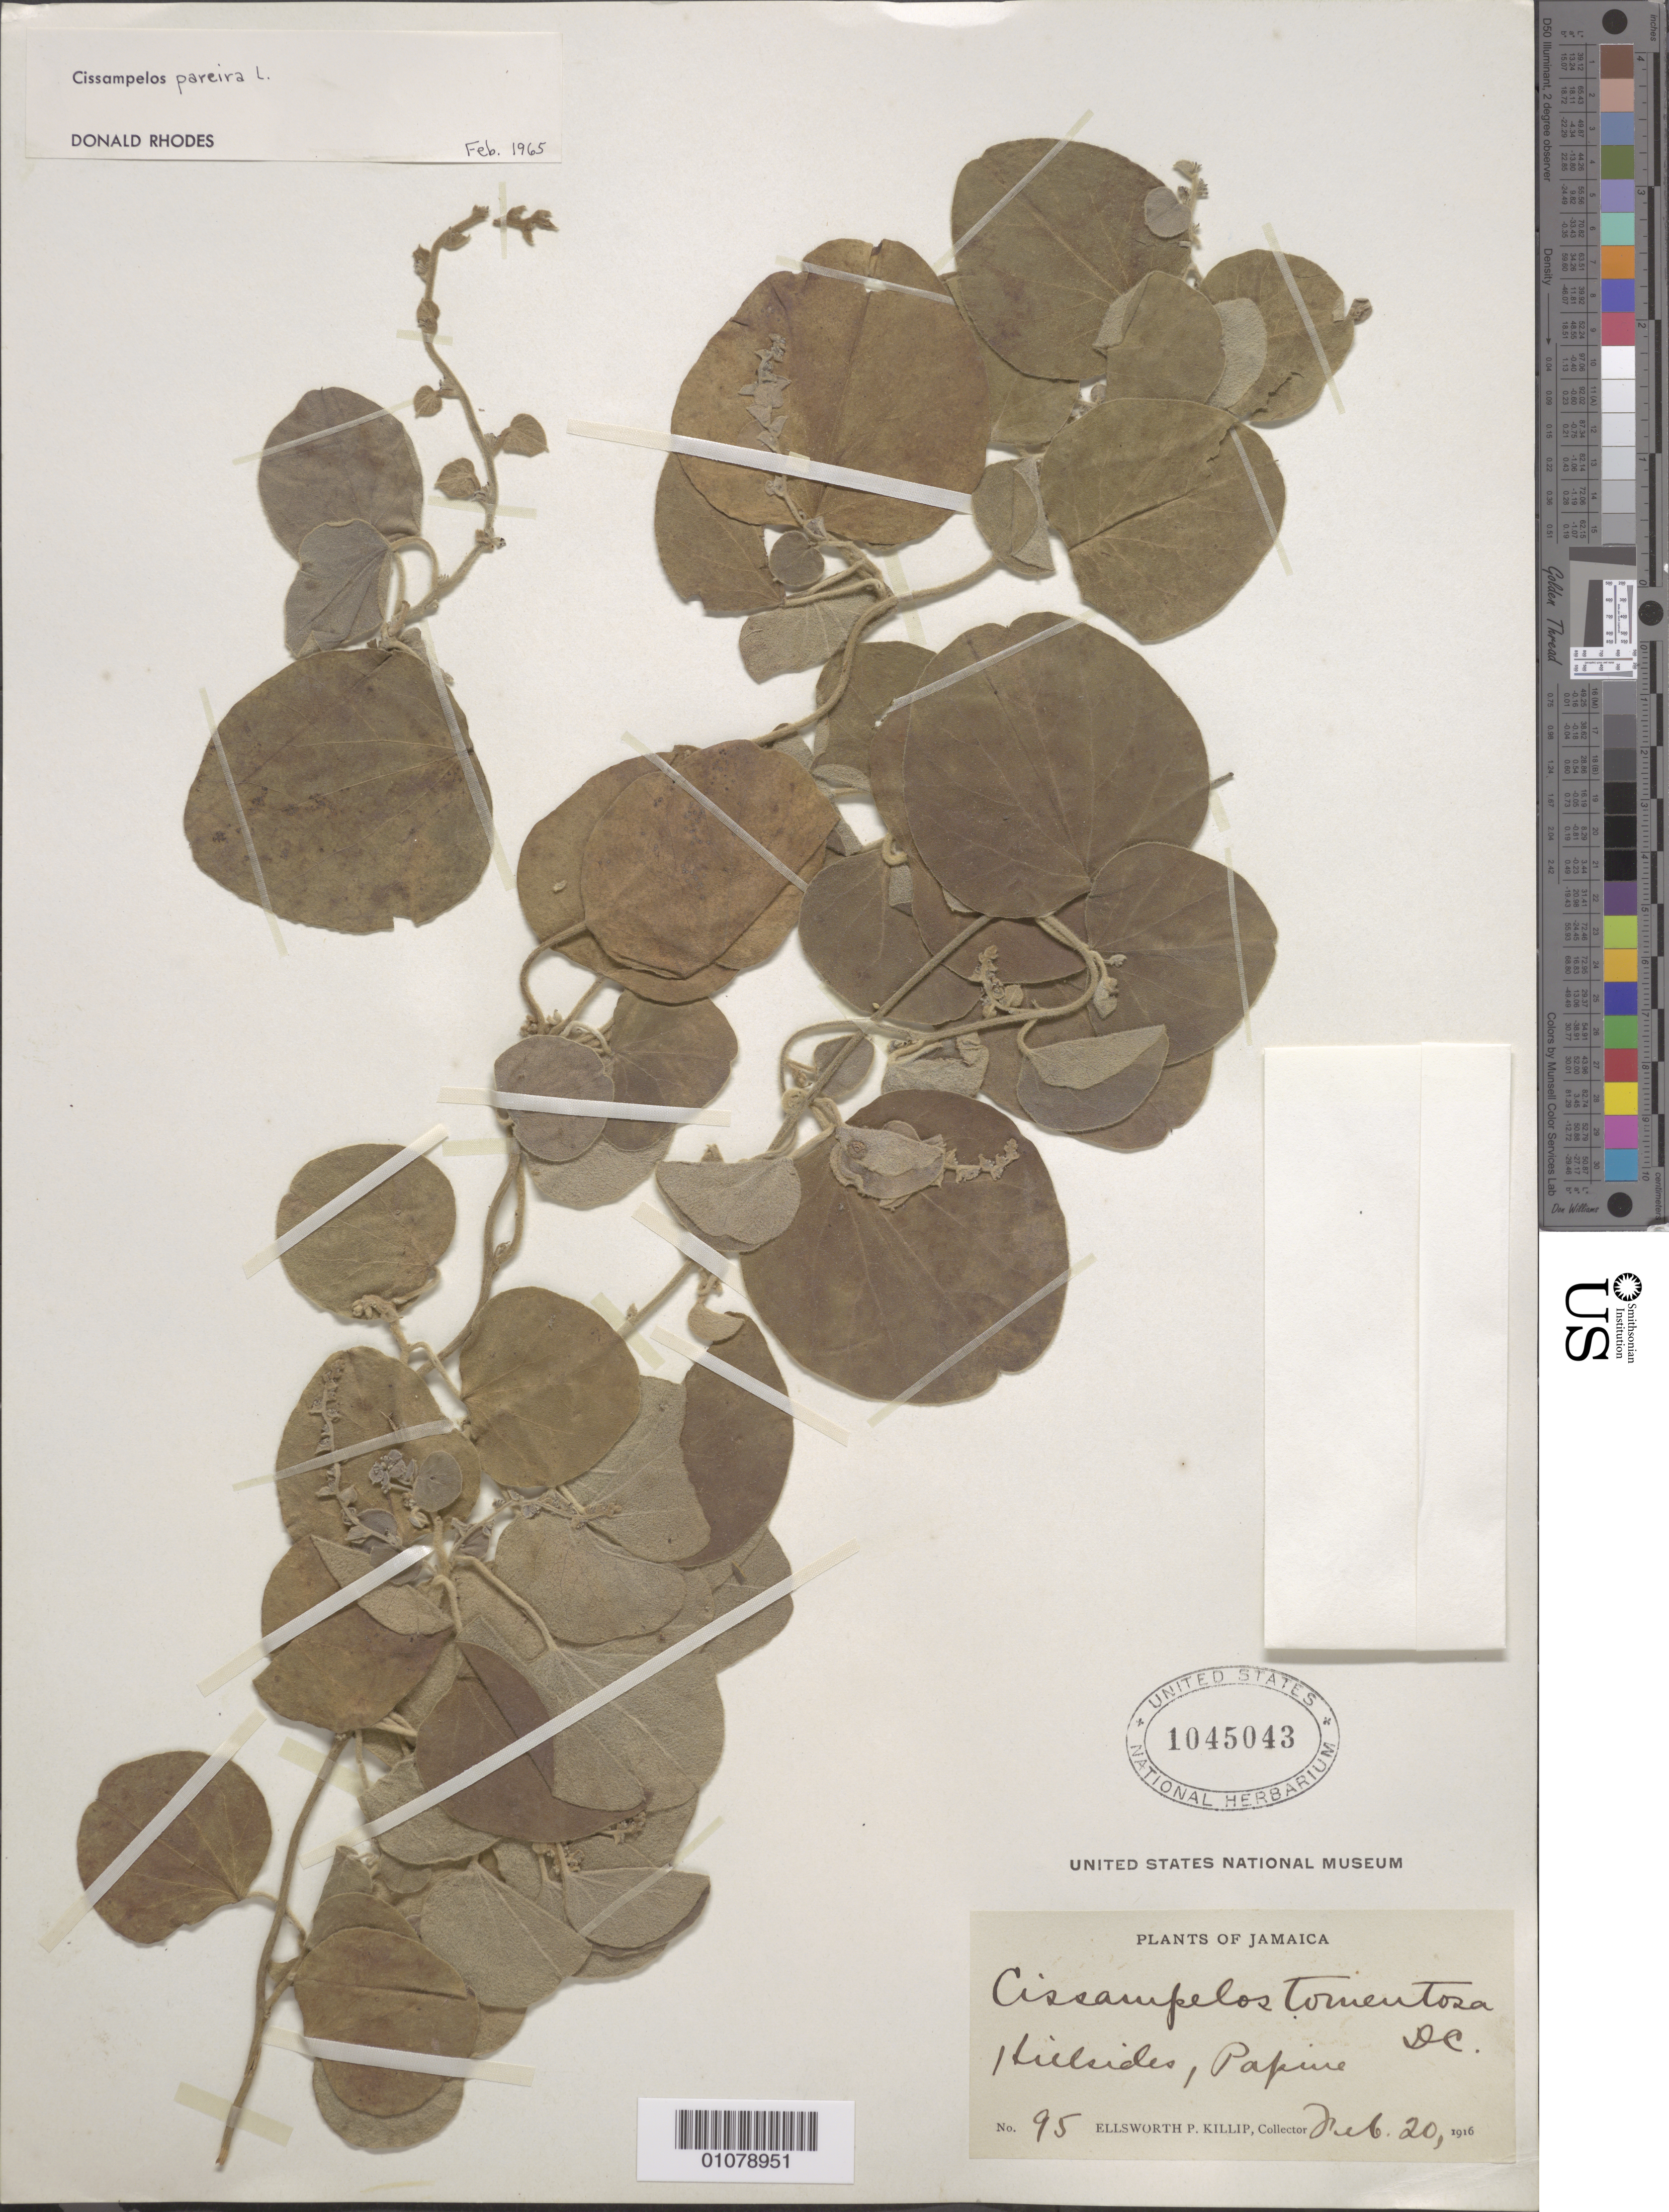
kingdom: Plantae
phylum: Tracheophyta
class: Magnoliopsida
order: Ranunculales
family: Menispermaceae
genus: Cissampelos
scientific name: Cissampelos pareira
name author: L.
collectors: E. P. Killip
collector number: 95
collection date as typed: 20 Feb 1916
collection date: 1916-02-20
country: Jamaica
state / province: Saint Andrew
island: Jamaica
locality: Papine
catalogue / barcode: US 1045043